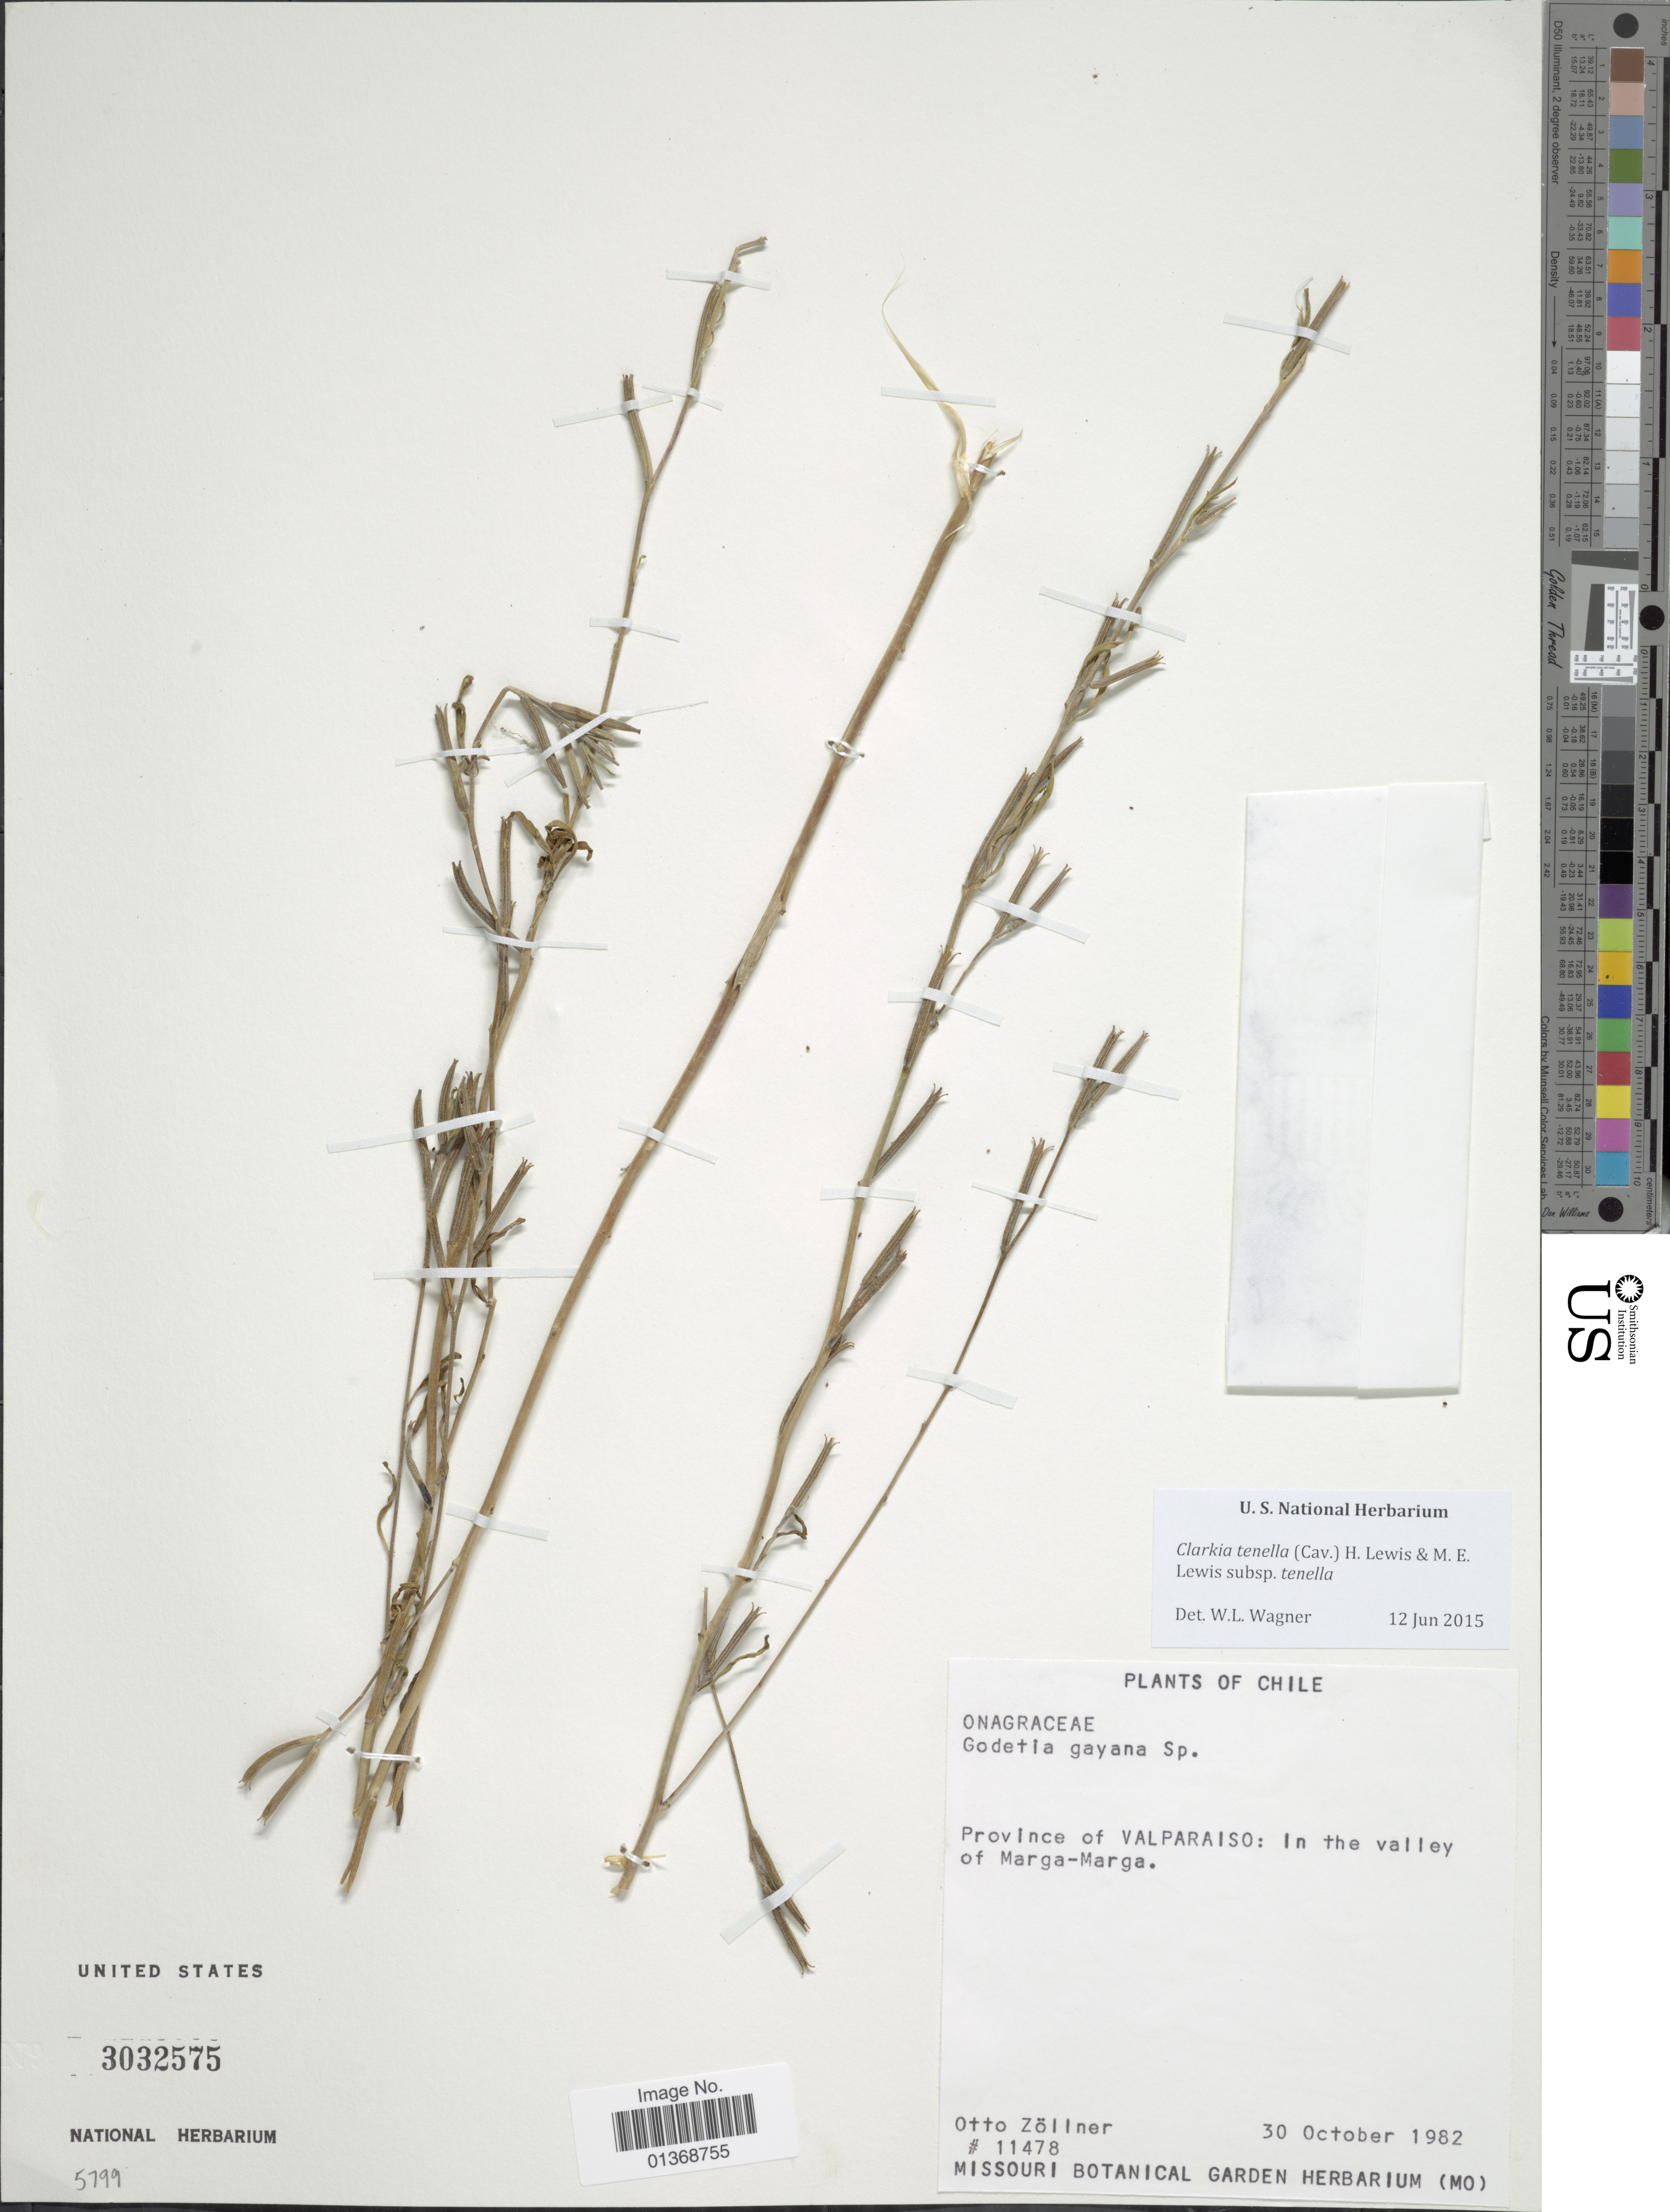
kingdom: Plantae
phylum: Tracheophyta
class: Magnoliopsida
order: Myrtales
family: Onagraceae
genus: Clarkia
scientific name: Clarkia tenella subsp. tenella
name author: (Cav.) F. H. Lewis & M.E. Lewis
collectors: O. Zöllner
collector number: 11478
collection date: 1982-10-30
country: Chile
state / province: Valparaíso (V)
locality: In the valley of Marga-Marga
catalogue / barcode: US 3032575